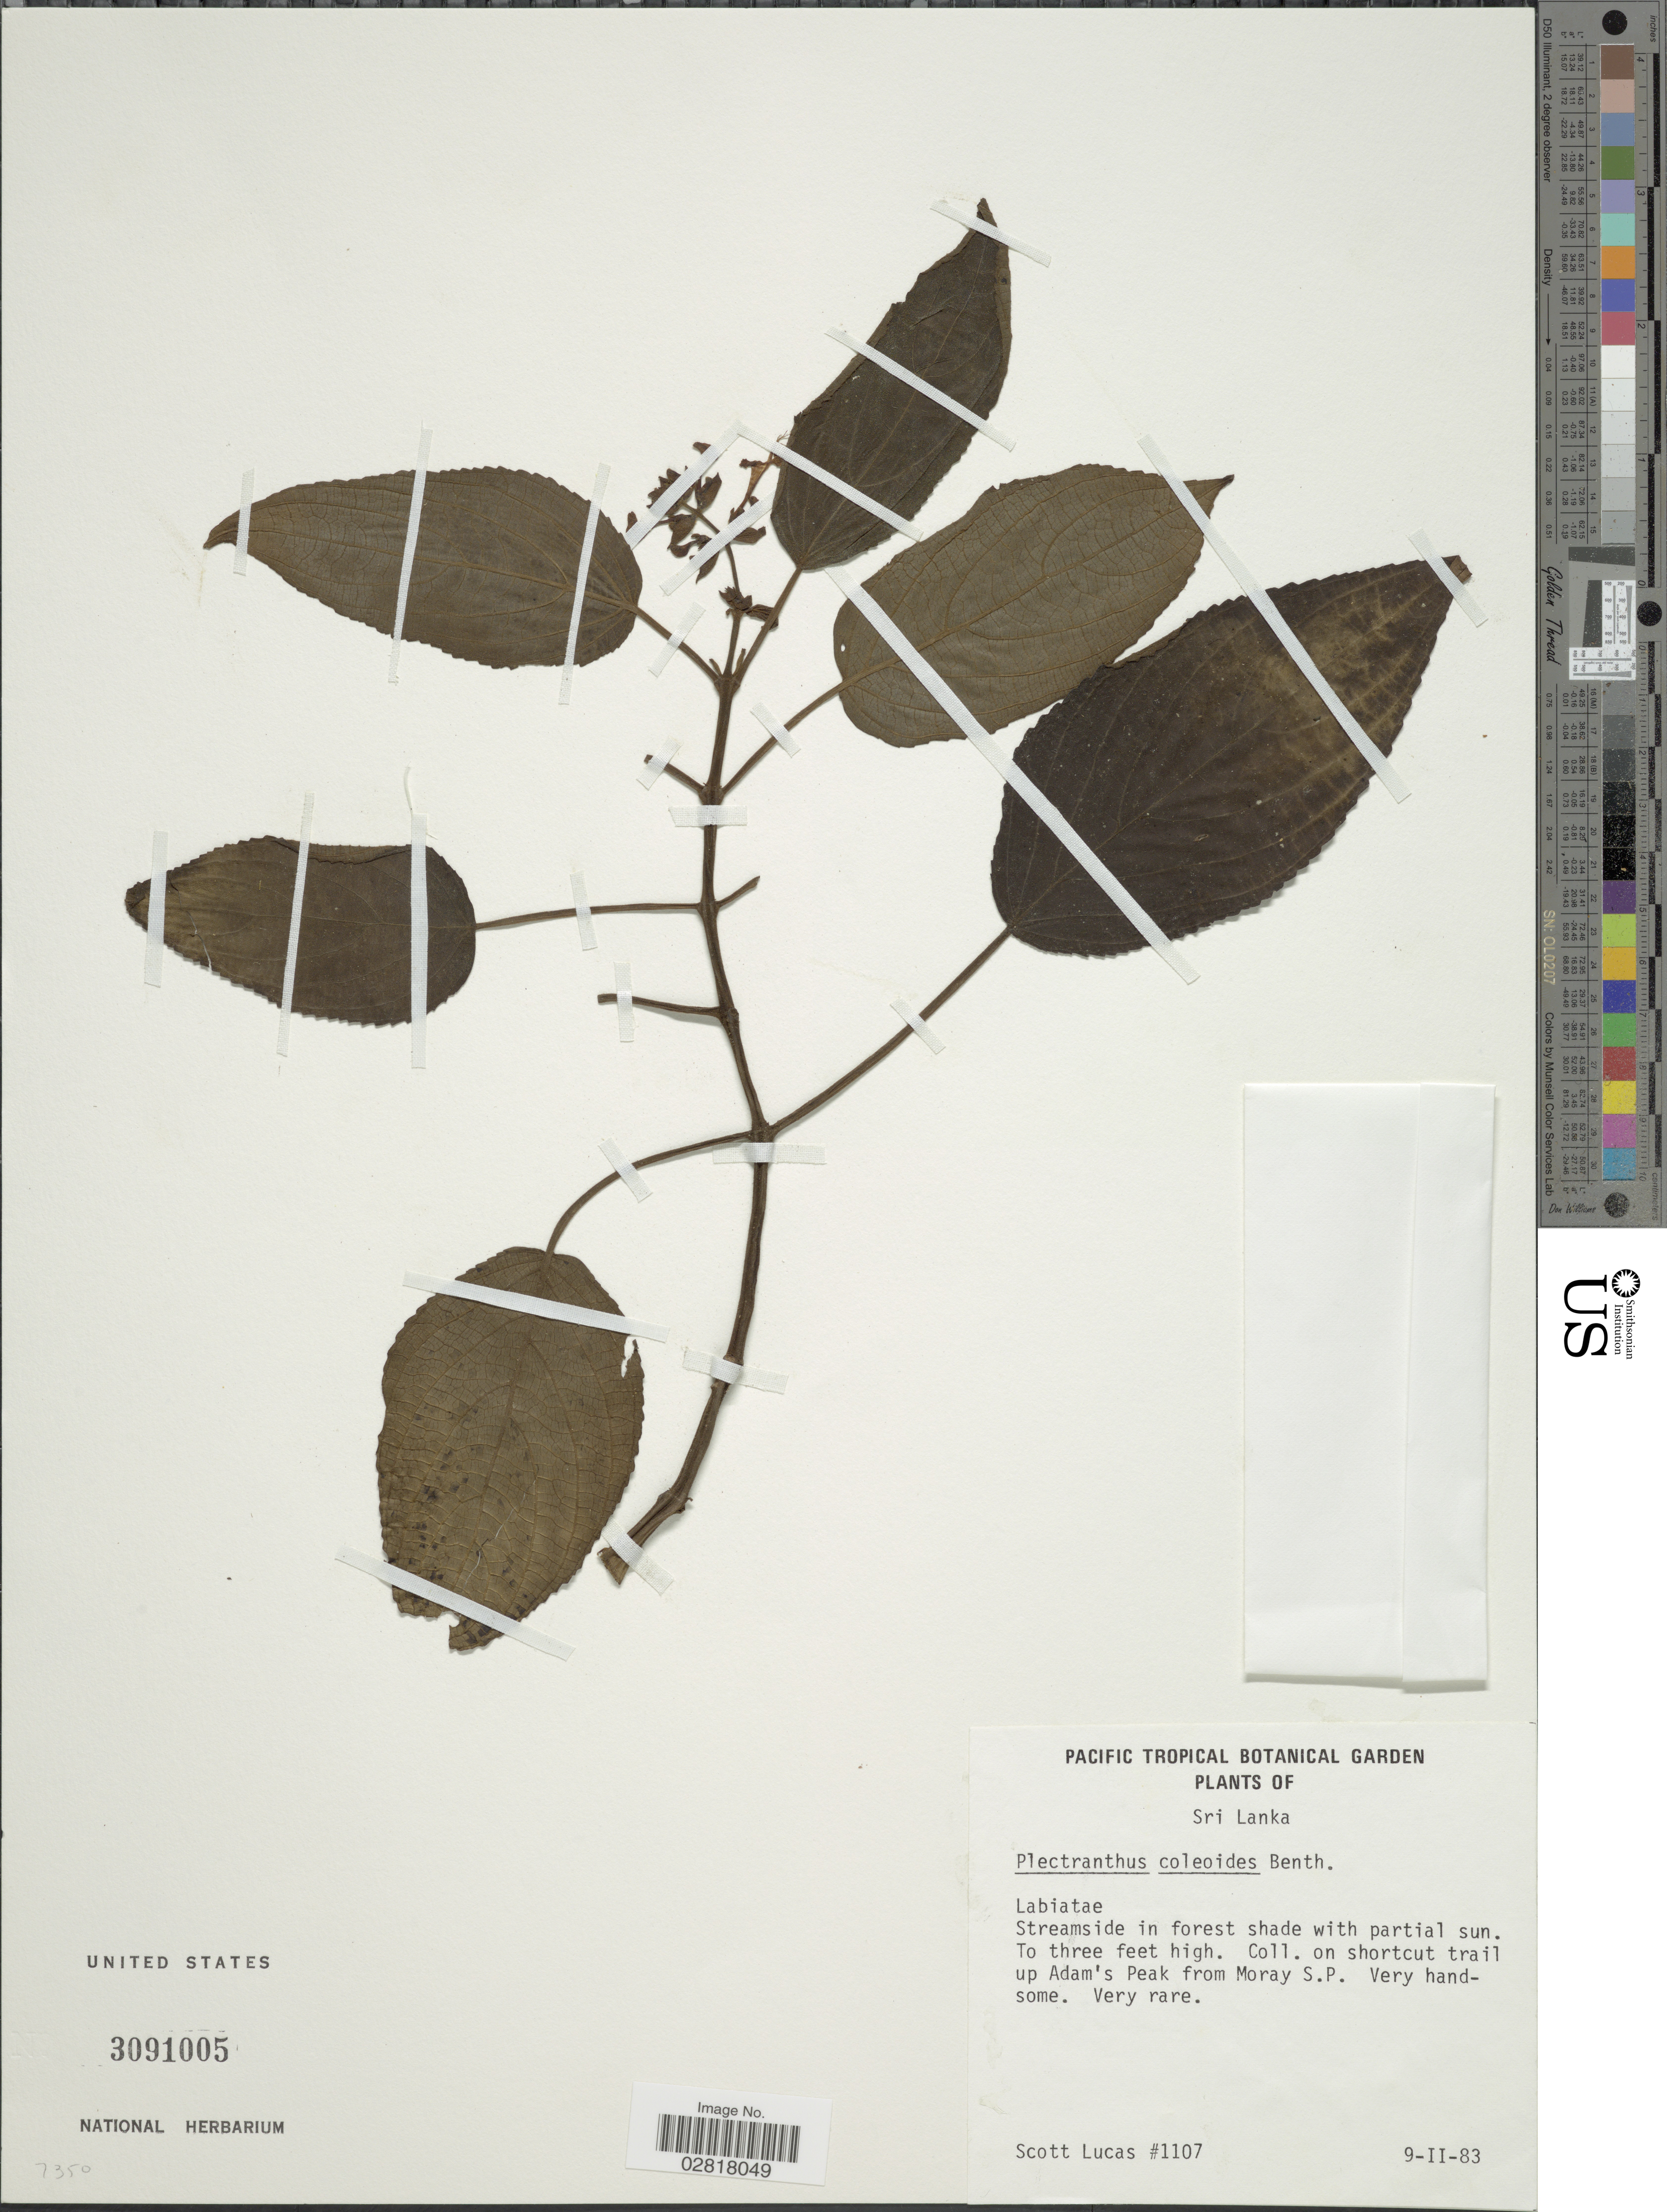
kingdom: Plantae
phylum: Tracheophyta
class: Magnoliopsida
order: Lamiales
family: Lamiaceae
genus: Plectranthus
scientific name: Plectranthus glabratus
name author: (Benth.) Alston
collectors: S. Lucas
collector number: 1107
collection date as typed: Transcribed d/m/y: 9/11/83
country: Sri Lanka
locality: On shortcut trail up Adam's Peak from Moray S.P.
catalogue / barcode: US 3091005